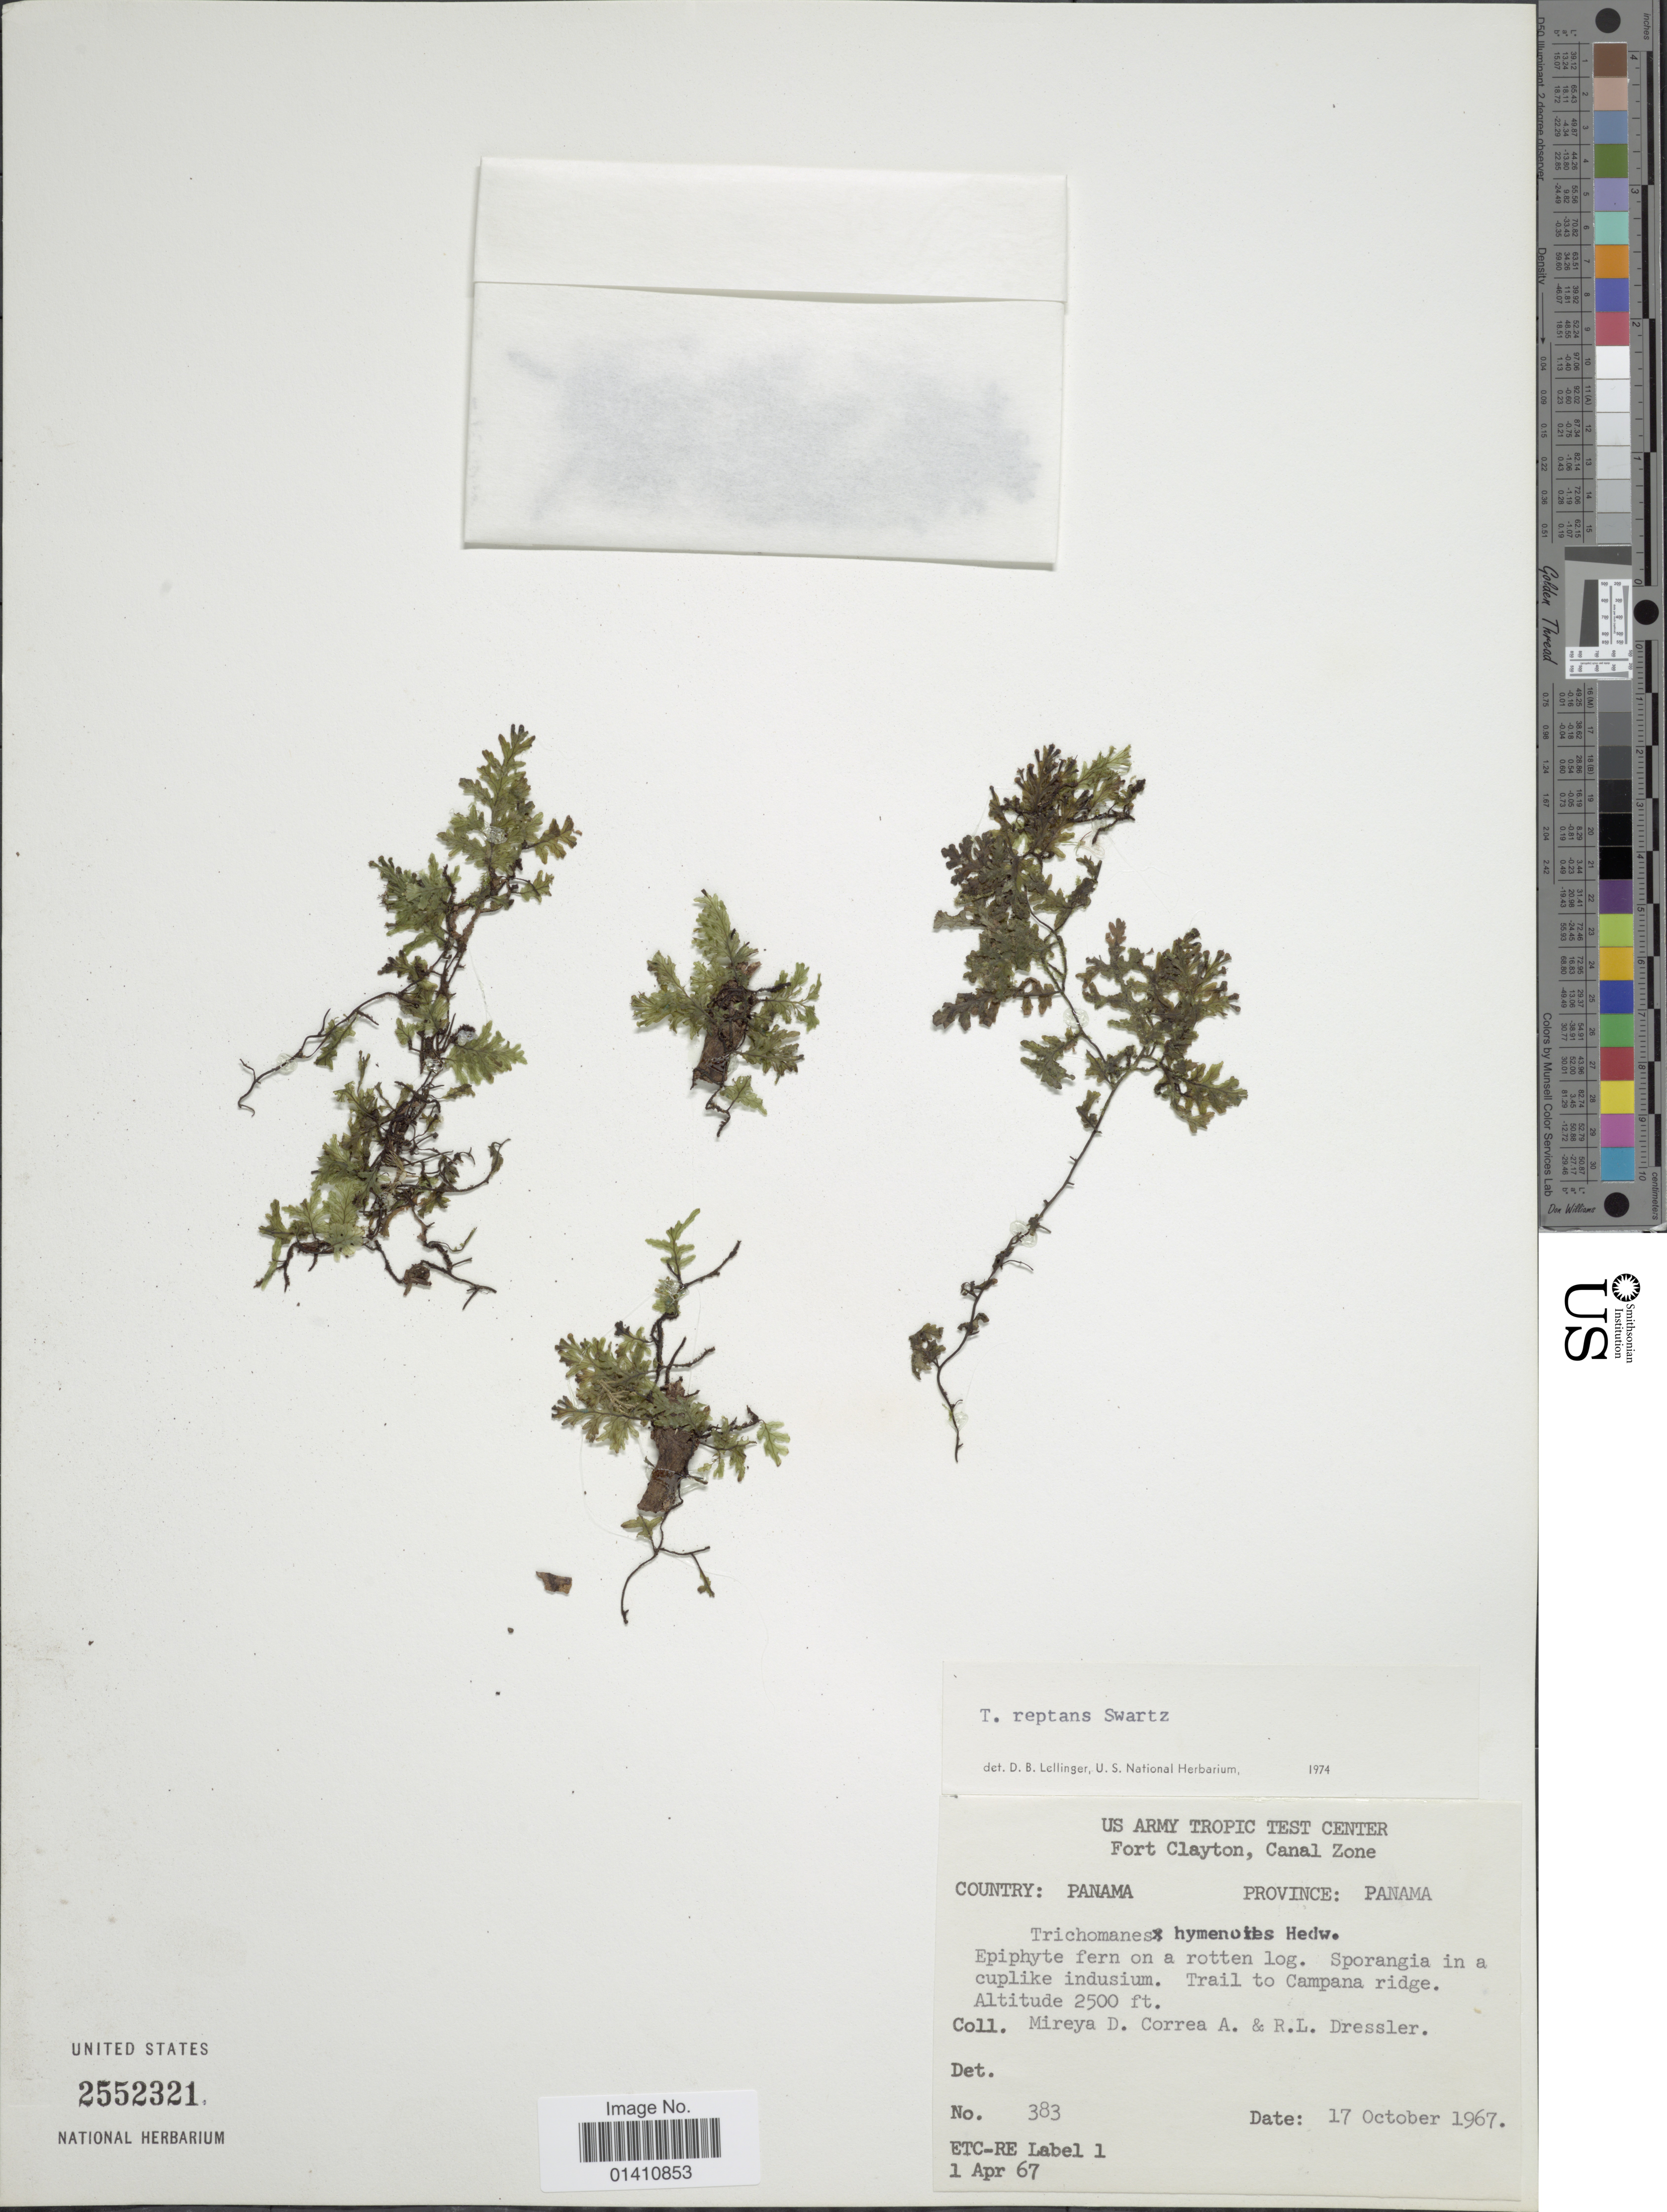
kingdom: Plantae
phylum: Tracheophyta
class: Polypodiopsida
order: Hymenophyllales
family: Hymenophyllaceae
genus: Didymoglossum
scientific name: Didymoglossum reptans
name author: (Sw.) C. Presl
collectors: M. D. Corrêa-A. & R. Dressler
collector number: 383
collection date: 1967-10-17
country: Panama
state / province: Colón / Panamá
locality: Fort Clayton. Epiphyte fern on a rotten log. Sporangia in a cuplikle indusium. Trail to Campana ridge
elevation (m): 762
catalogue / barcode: US 2552321